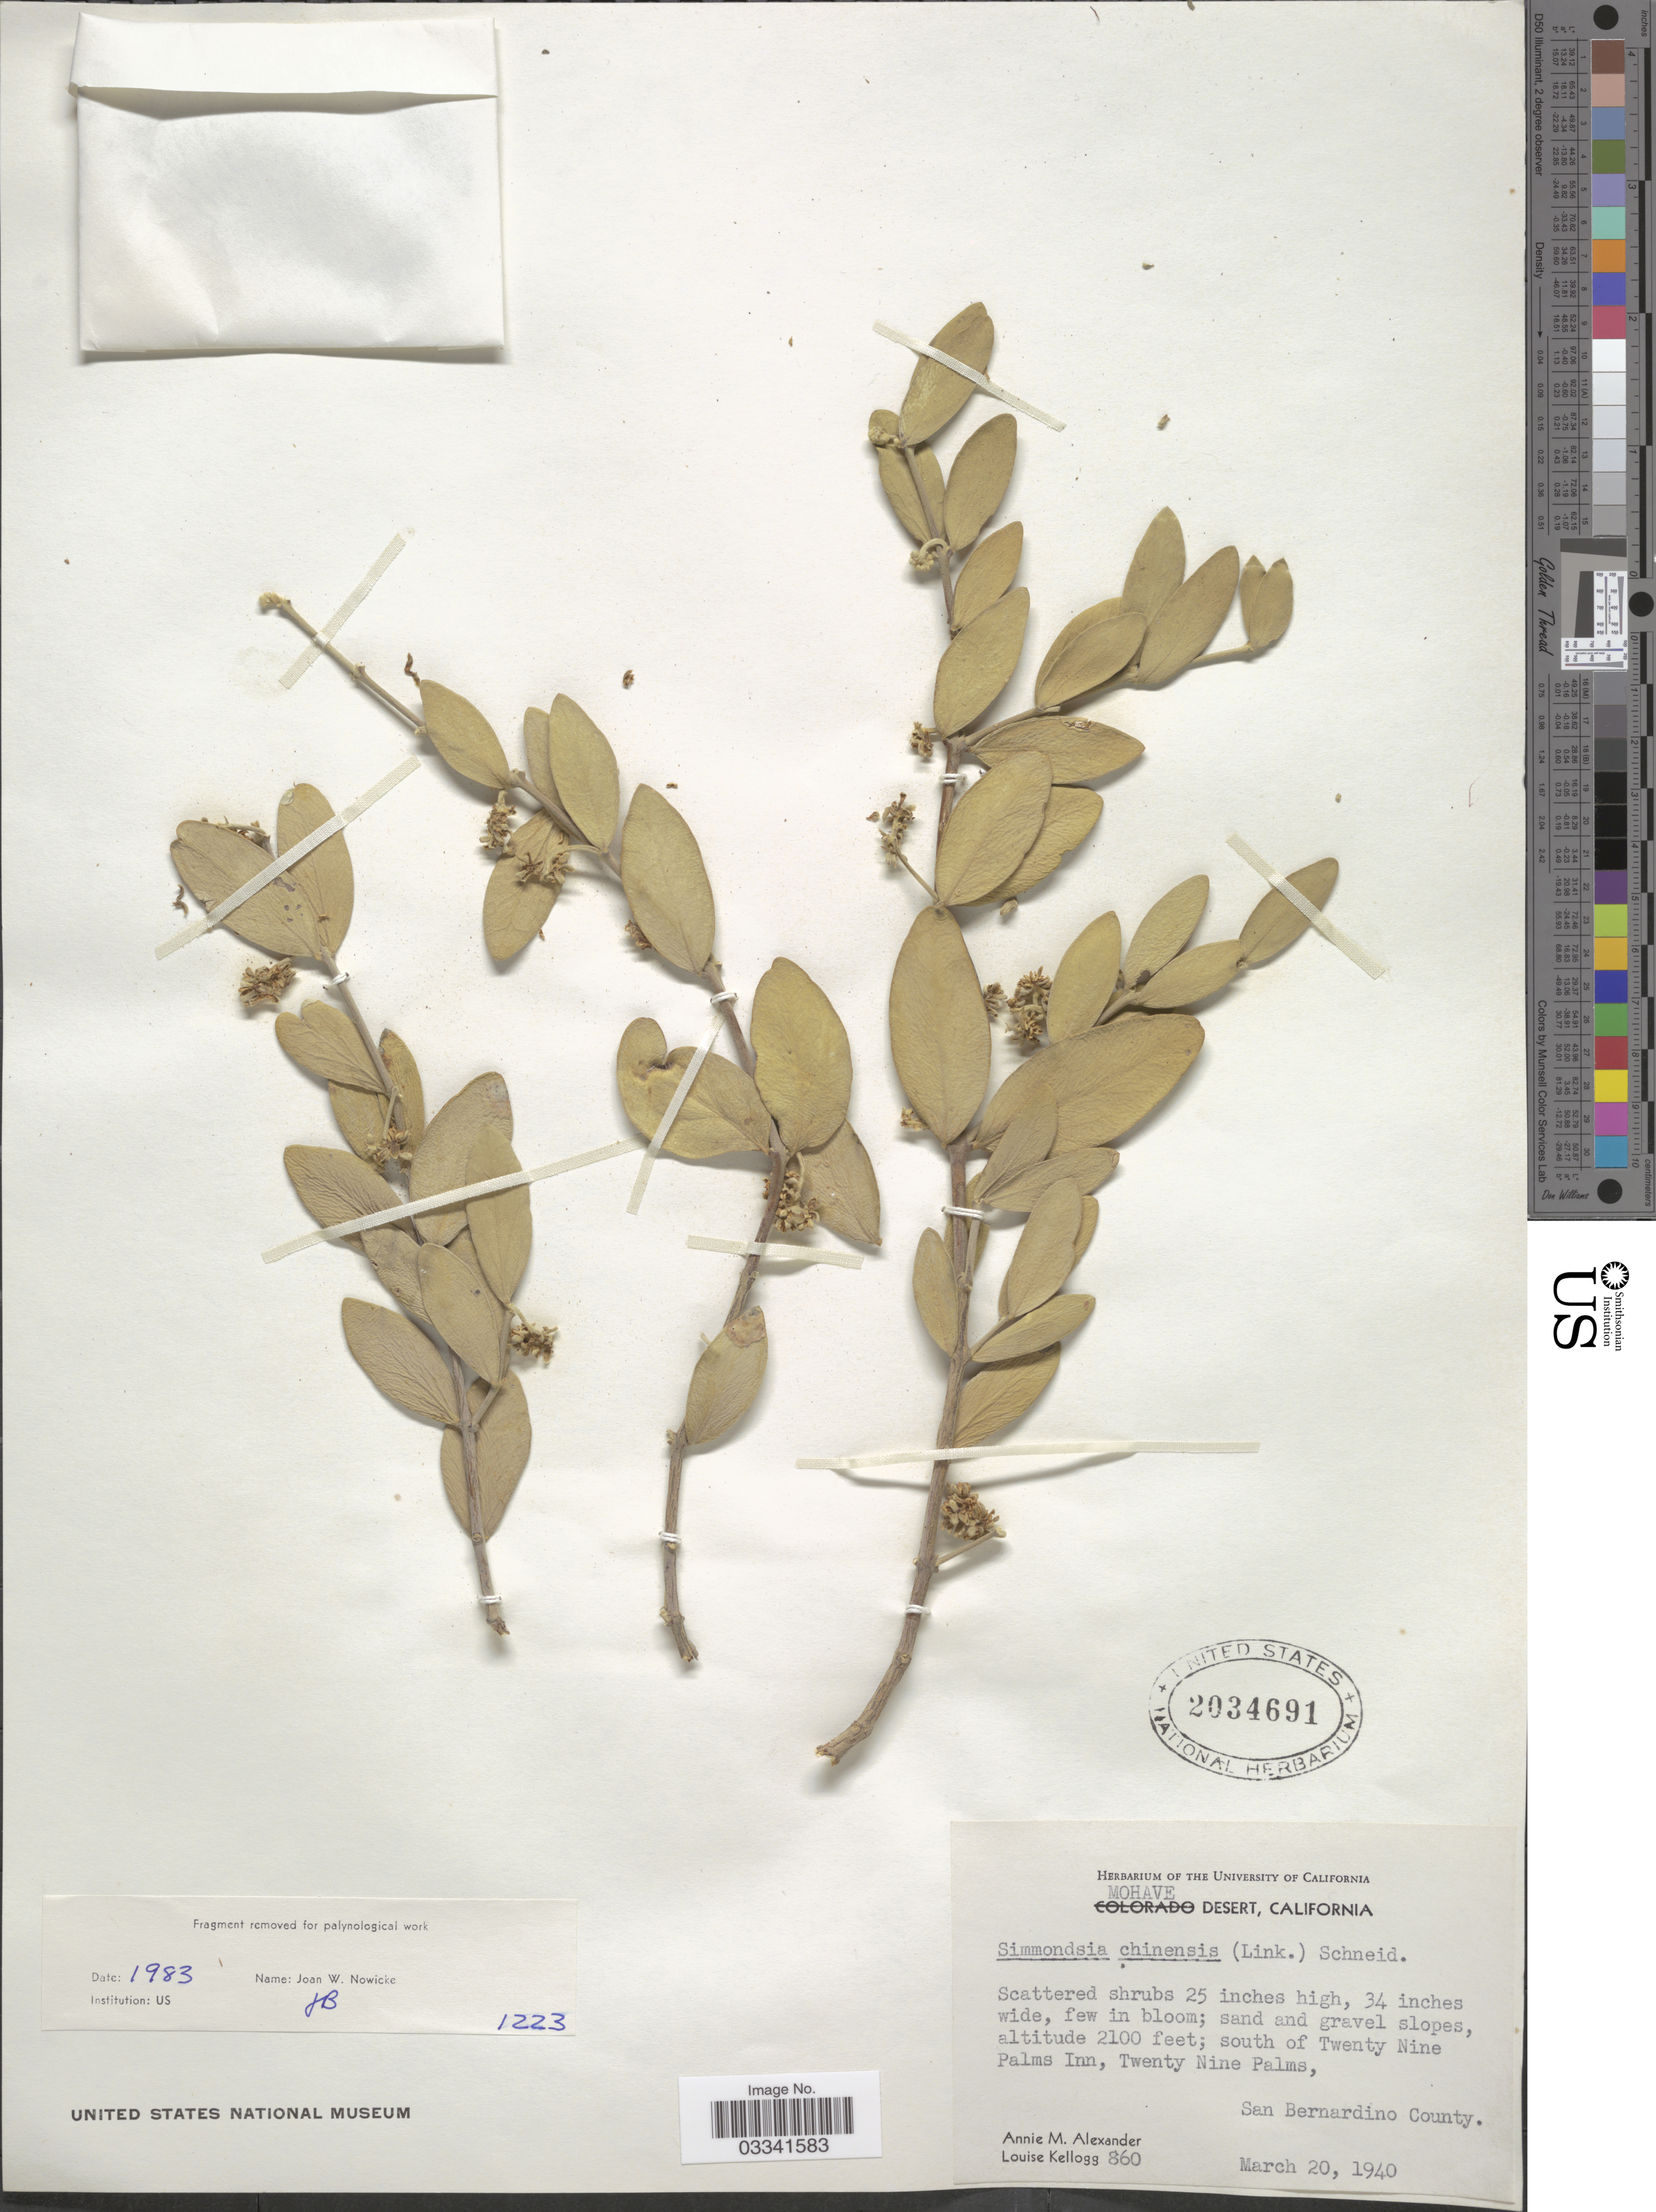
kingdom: Plantae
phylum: Tracheophyta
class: Magnoliopsida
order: Caryophyllales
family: Simmondsiaceae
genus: Simmondsia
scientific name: Simmondsia chinensis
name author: (Link) C.K. Schneid.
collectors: A. M. Alexander & L. Kellogg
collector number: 860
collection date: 1940-03-20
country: United States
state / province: California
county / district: San Bernardino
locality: Mohave Desert. South of Twenty Nine Palms Inn, Twenty Nine Palms, San Bernardino County.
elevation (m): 640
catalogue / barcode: US 2034691